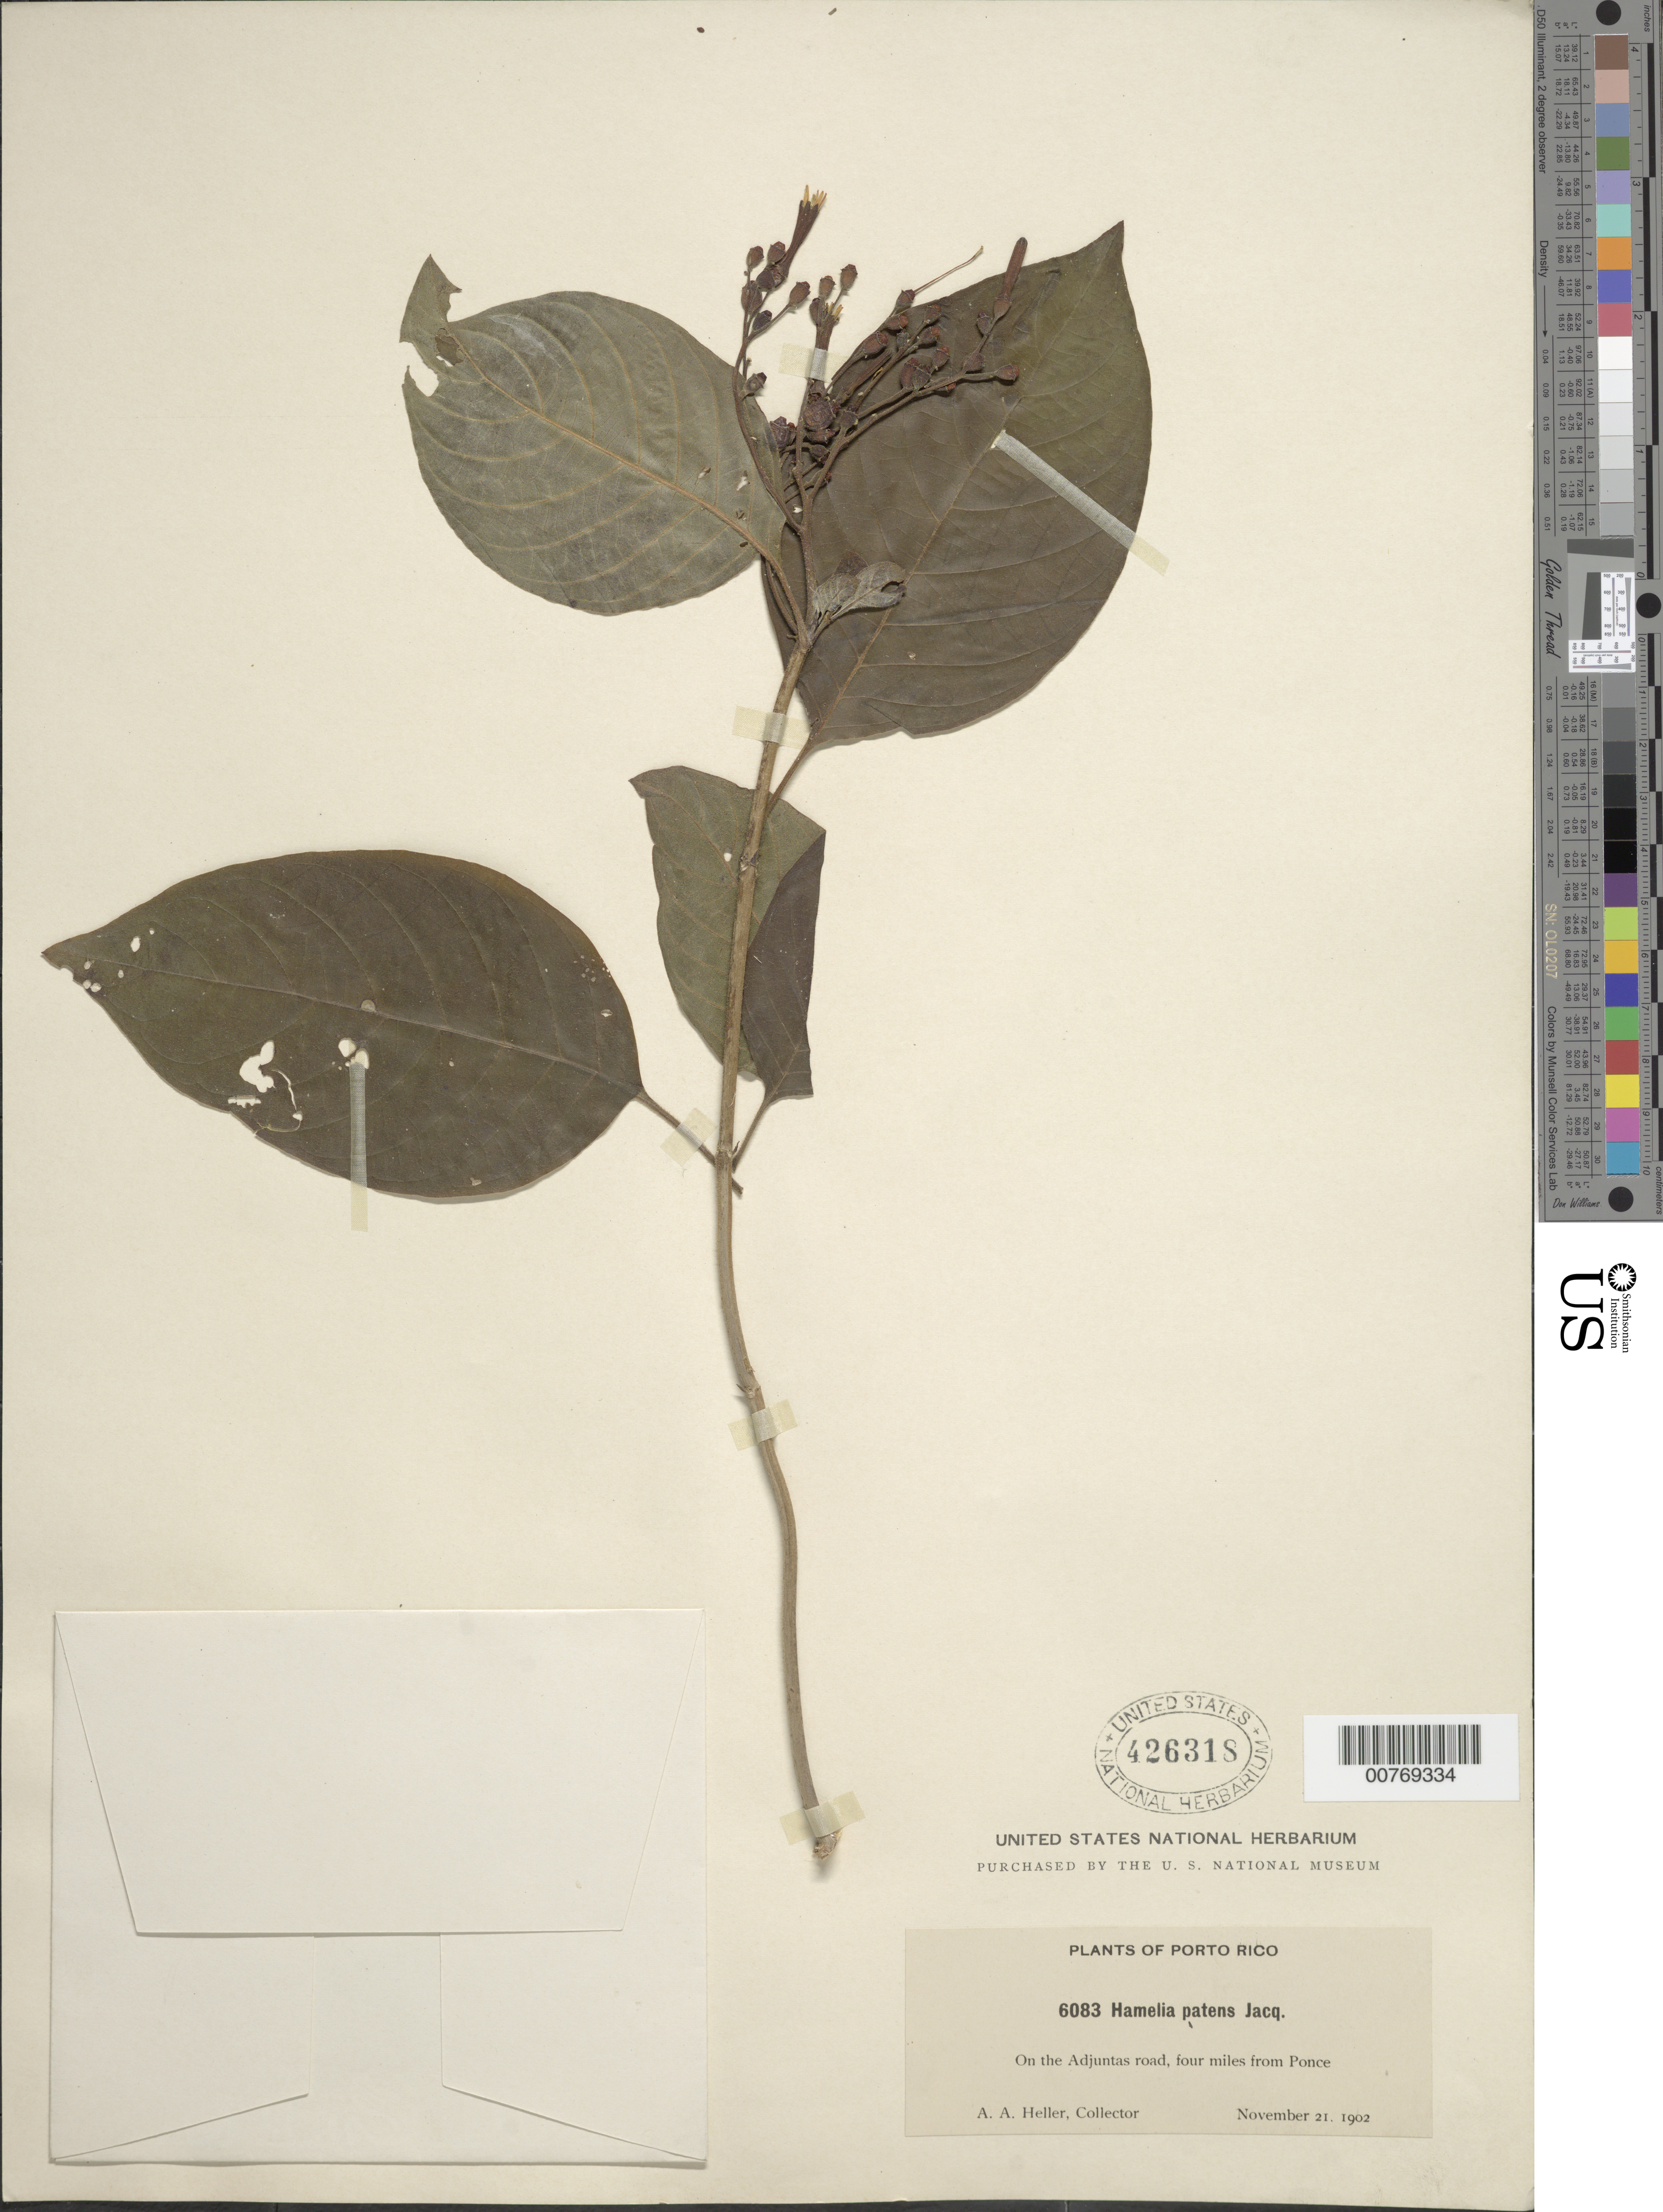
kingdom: Plantae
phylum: Tracheophyta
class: Magnoliopsida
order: Gentianales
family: Rubiaceae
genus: Hamelia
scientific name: Hamelia patens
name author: Jacq.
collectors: A. A. Heller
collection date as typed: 21 Nov 1902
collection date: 1902-11-21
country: Puerto Rico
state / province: Ponce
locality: On the Adjuntas road, 4 miles from Ponce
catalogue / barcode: US 426318